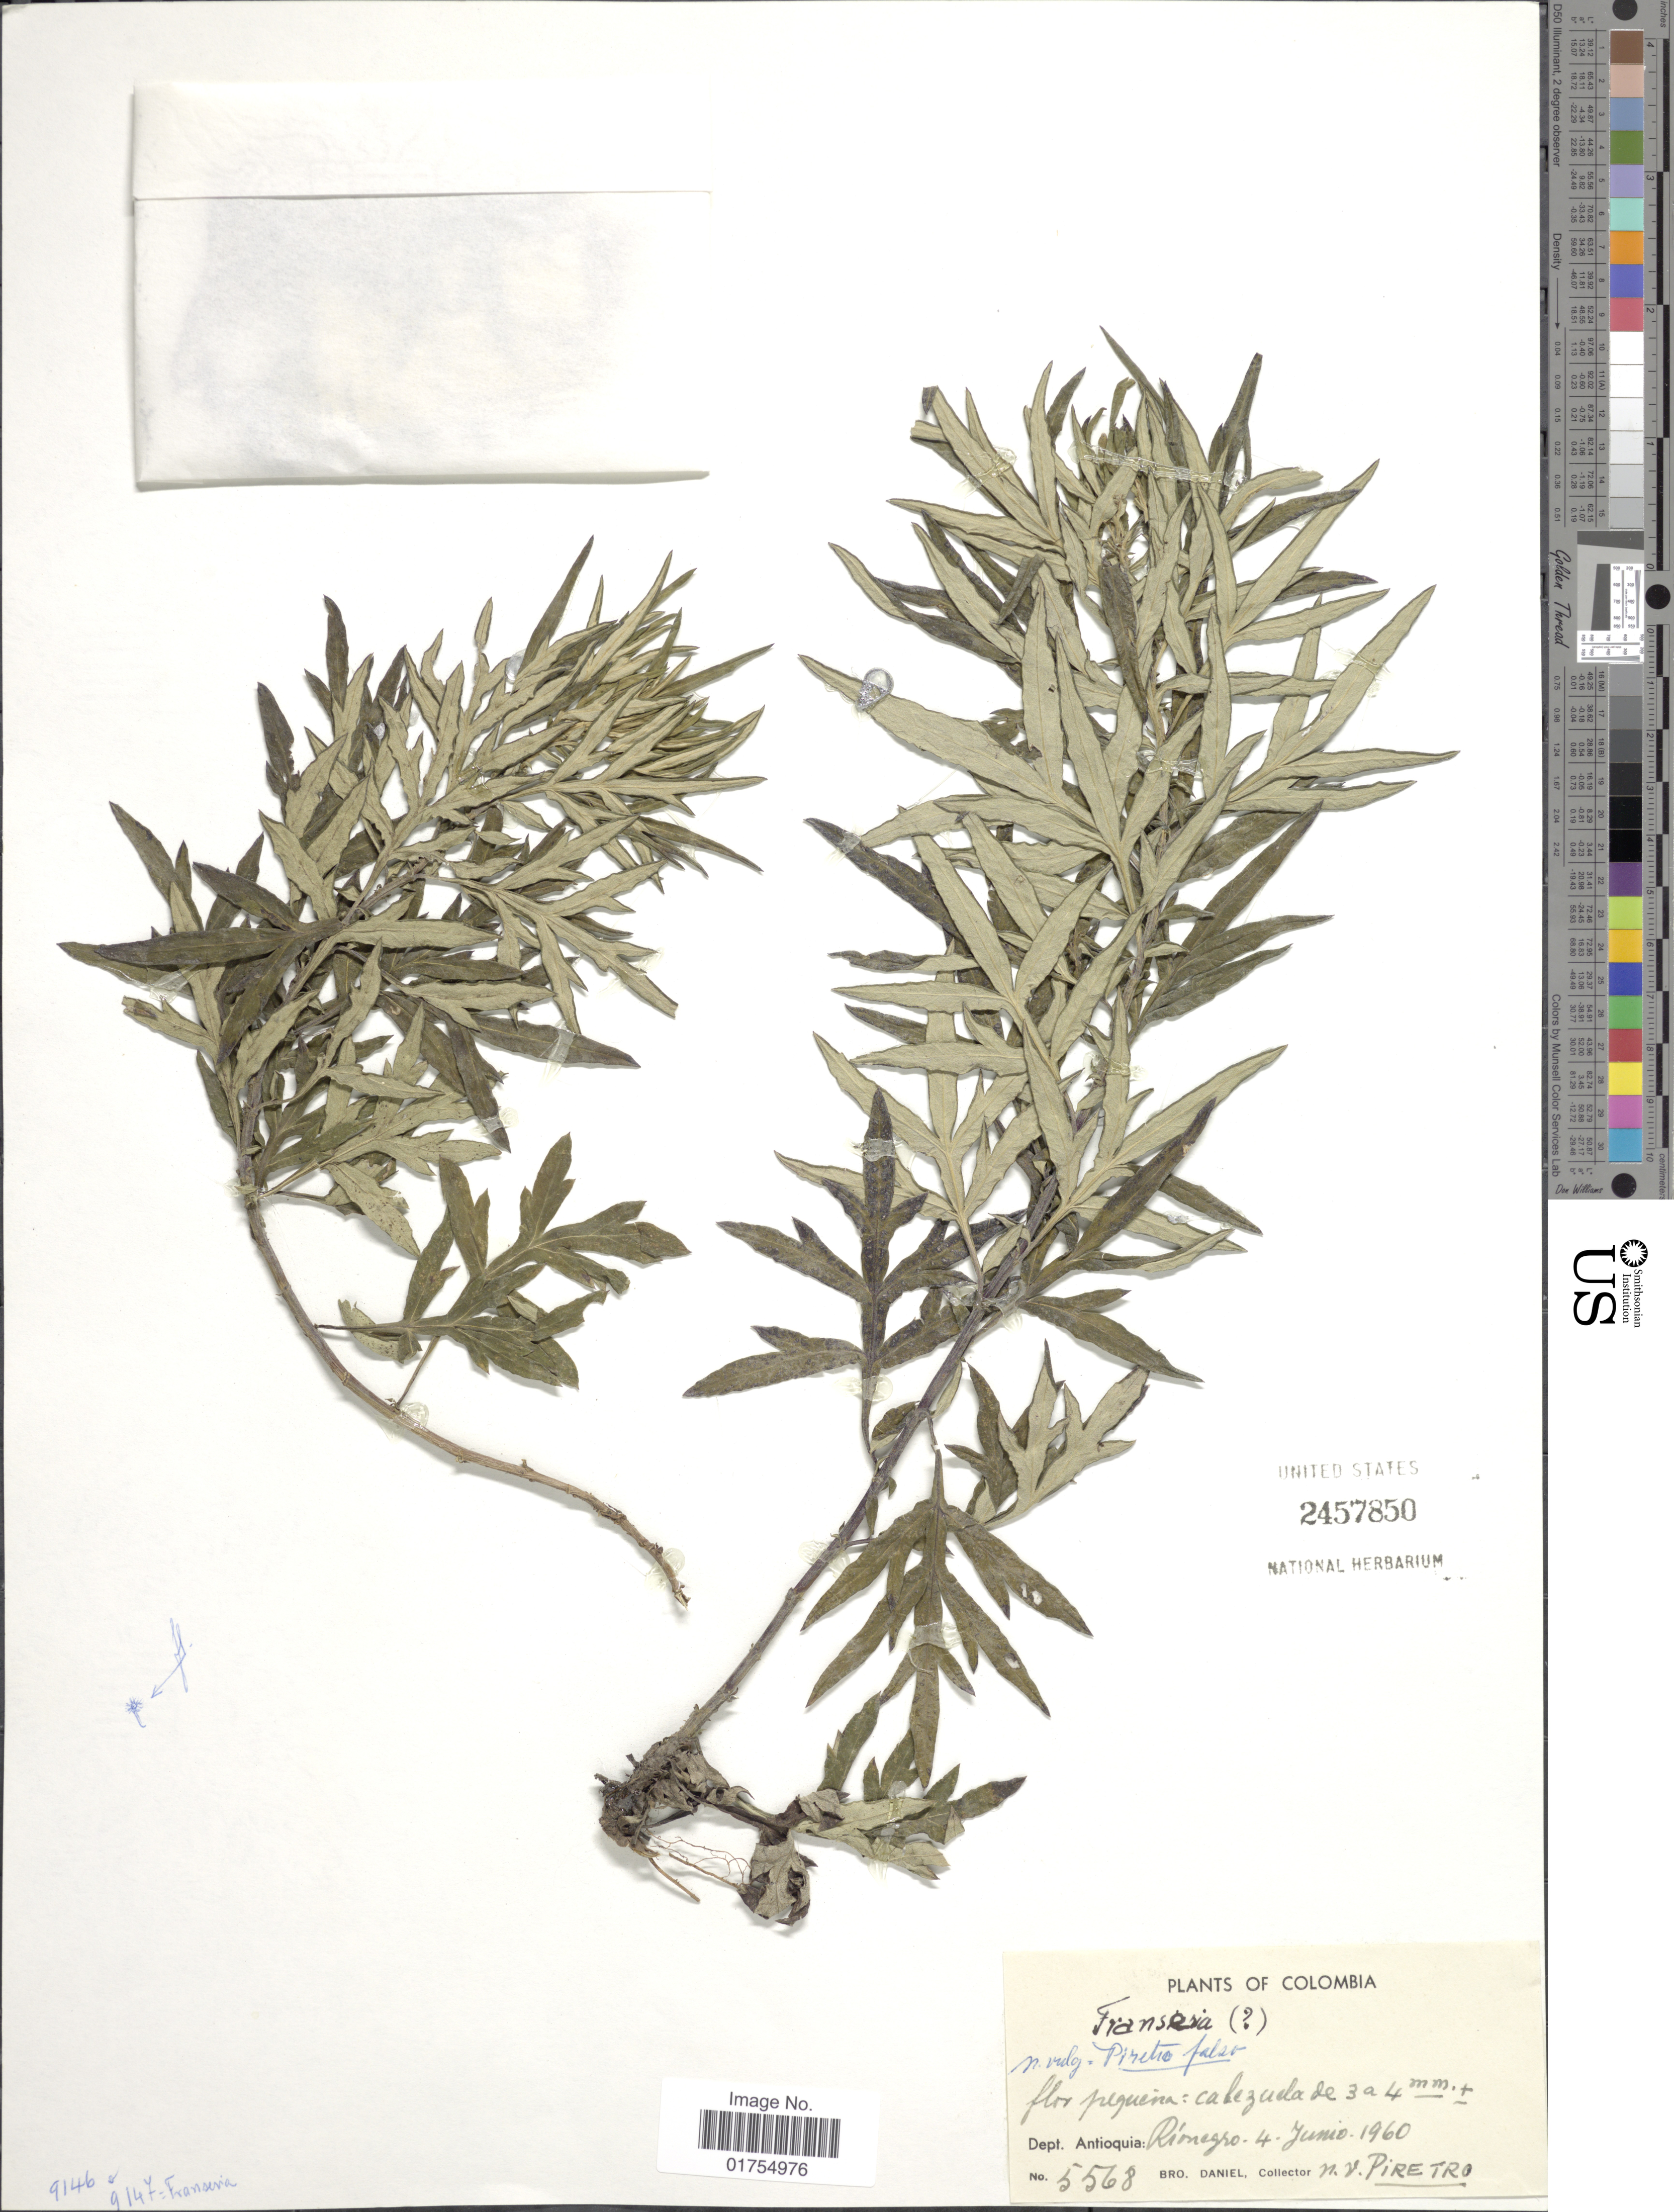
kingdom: Plantae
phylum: Tracheophyta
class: Magnoliopsida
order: Asterales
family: Asteraceae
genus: Franseria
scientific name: Franseria artemisioides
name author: Willd.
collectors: Bro. Daniel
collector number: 5568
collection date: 1960-06-04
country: Colombia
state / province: Antioquia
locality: Rionegro. N.V. Piretro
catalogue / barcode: US 2457850